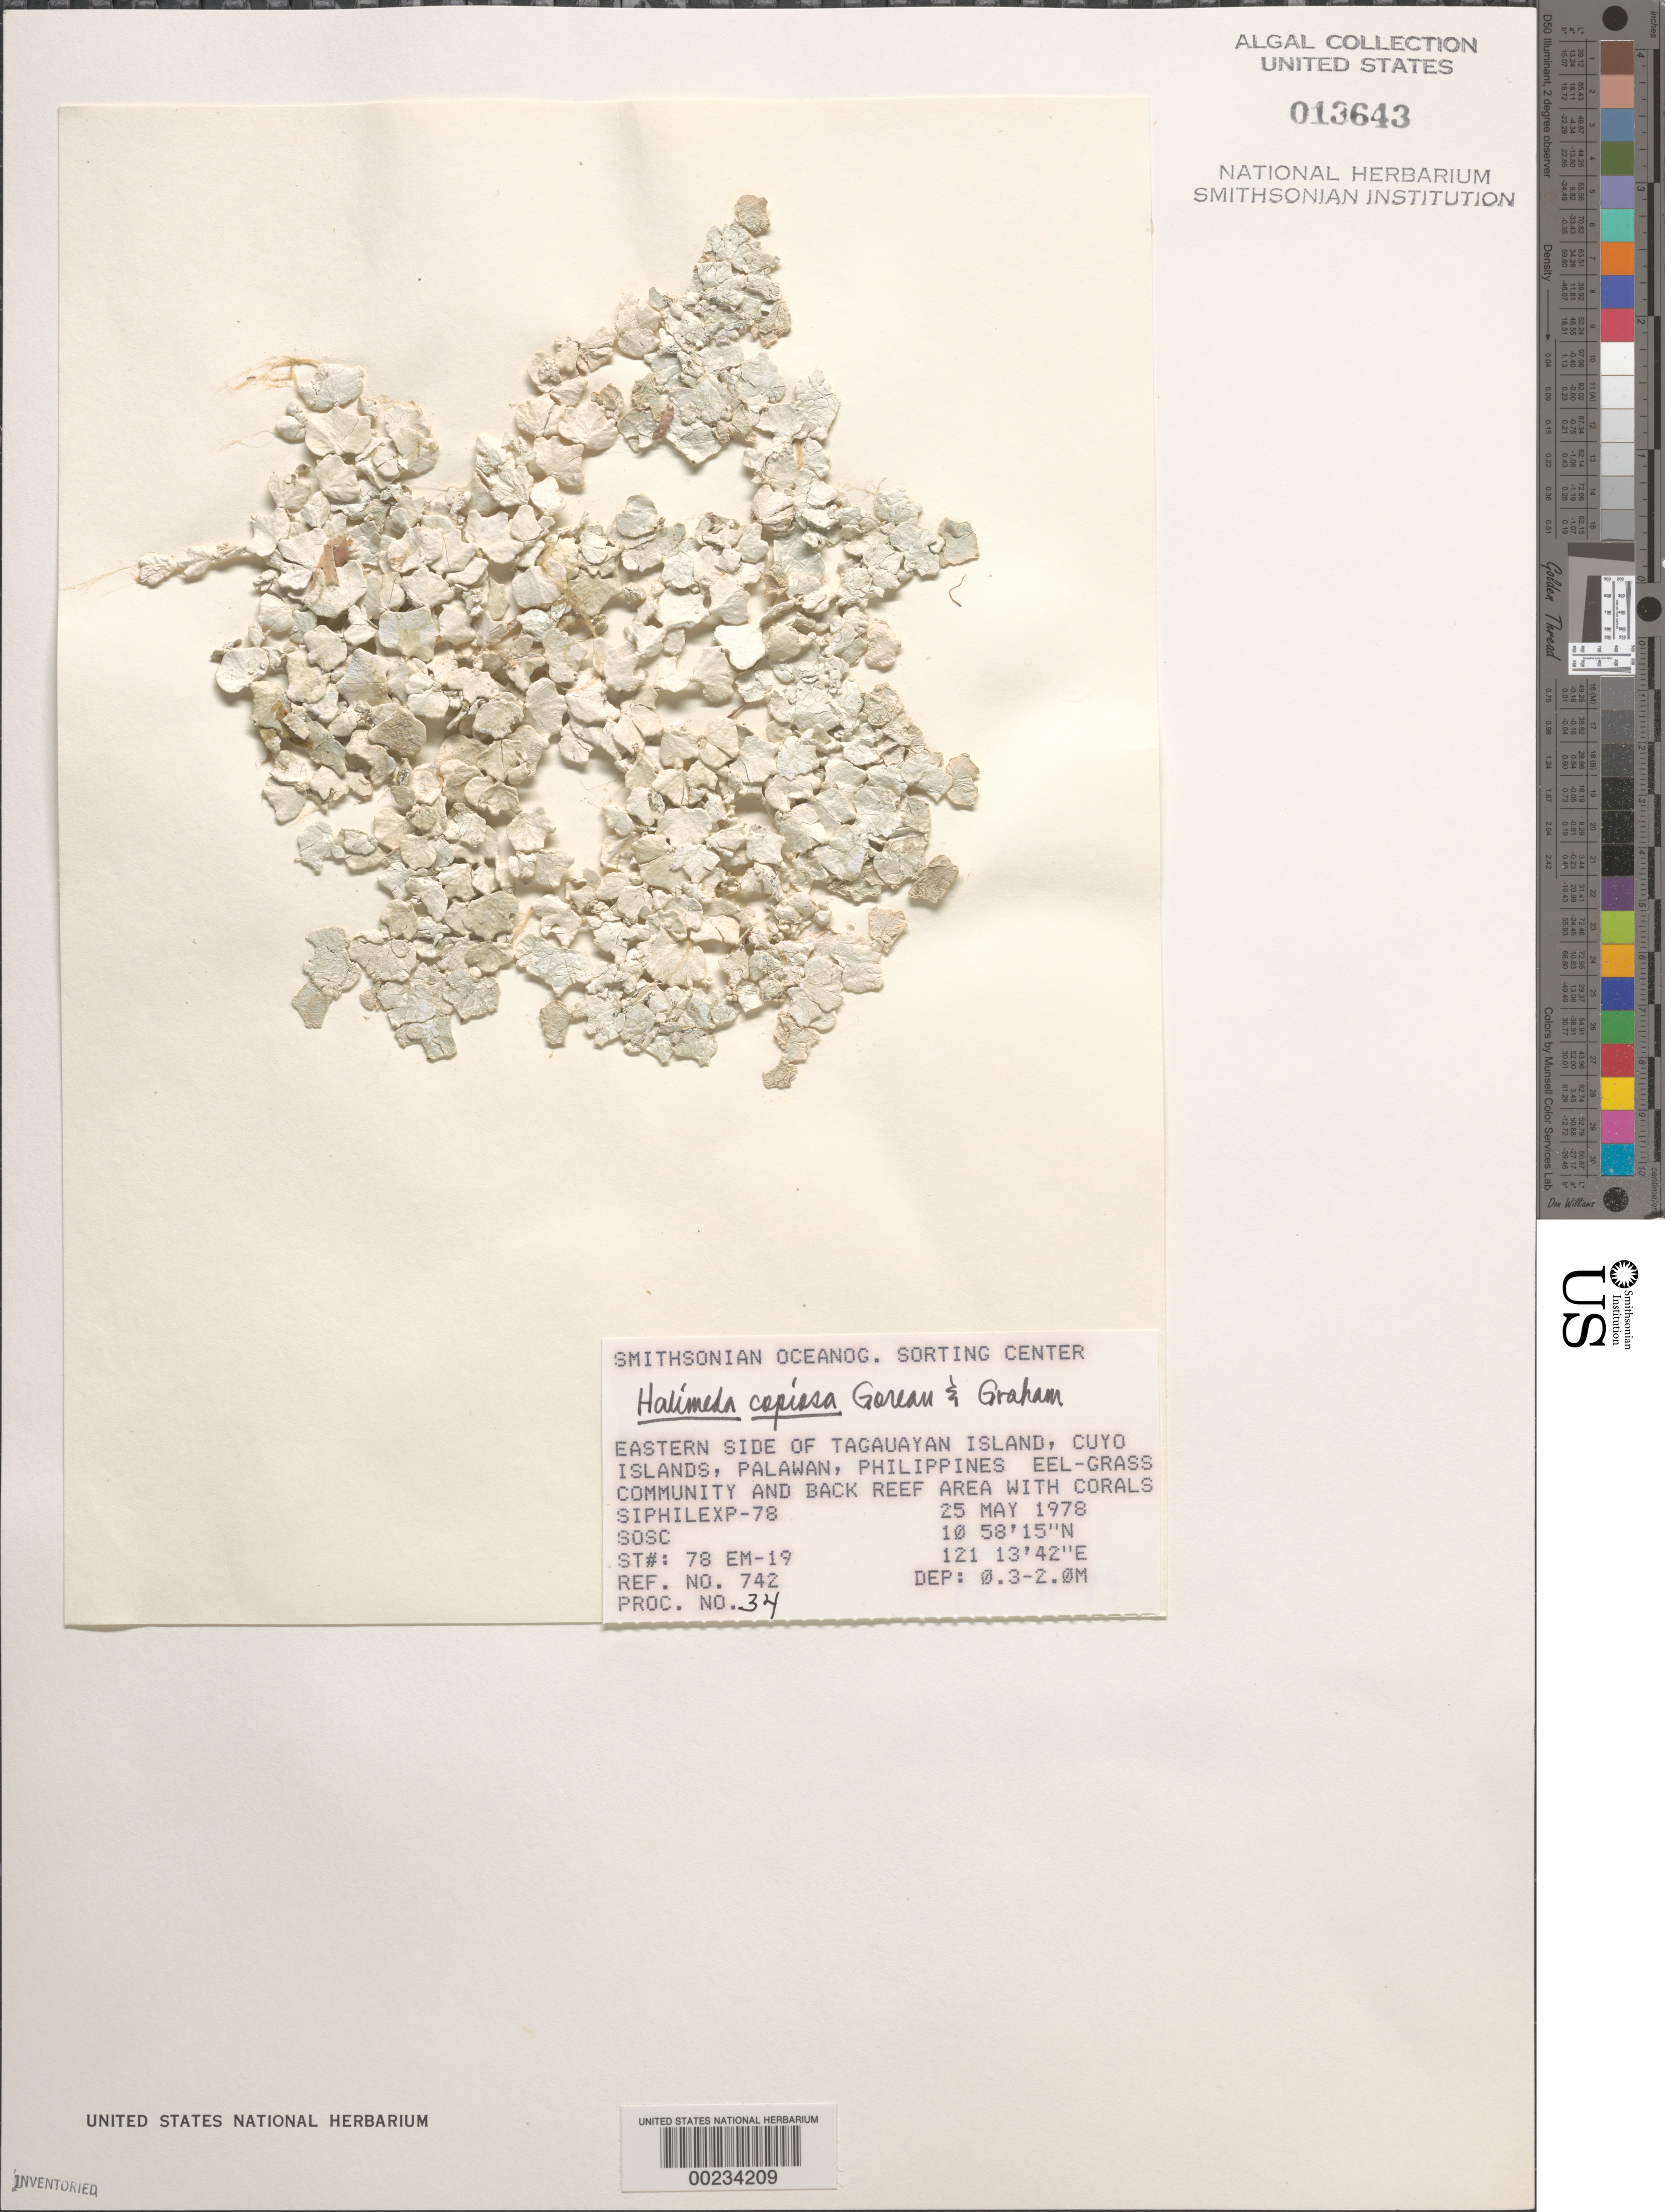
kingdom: Plantae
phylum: Chlorophyta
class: Ulvophyceae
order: Bryopsidales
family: Halimedaceae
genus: Halimeda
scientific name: Halimeda copiosa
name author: Goreau & E.A. Graham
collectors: SOSC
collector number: Station 78 Em-19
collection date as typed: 25 May 1978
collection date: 1978-05-25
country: Philippines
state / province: Mimaropa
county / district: Palawan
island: Tagauayan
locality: Eastern side of island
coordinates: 10 58' 15" N, 121 13' 42" E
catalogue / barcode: US 13643